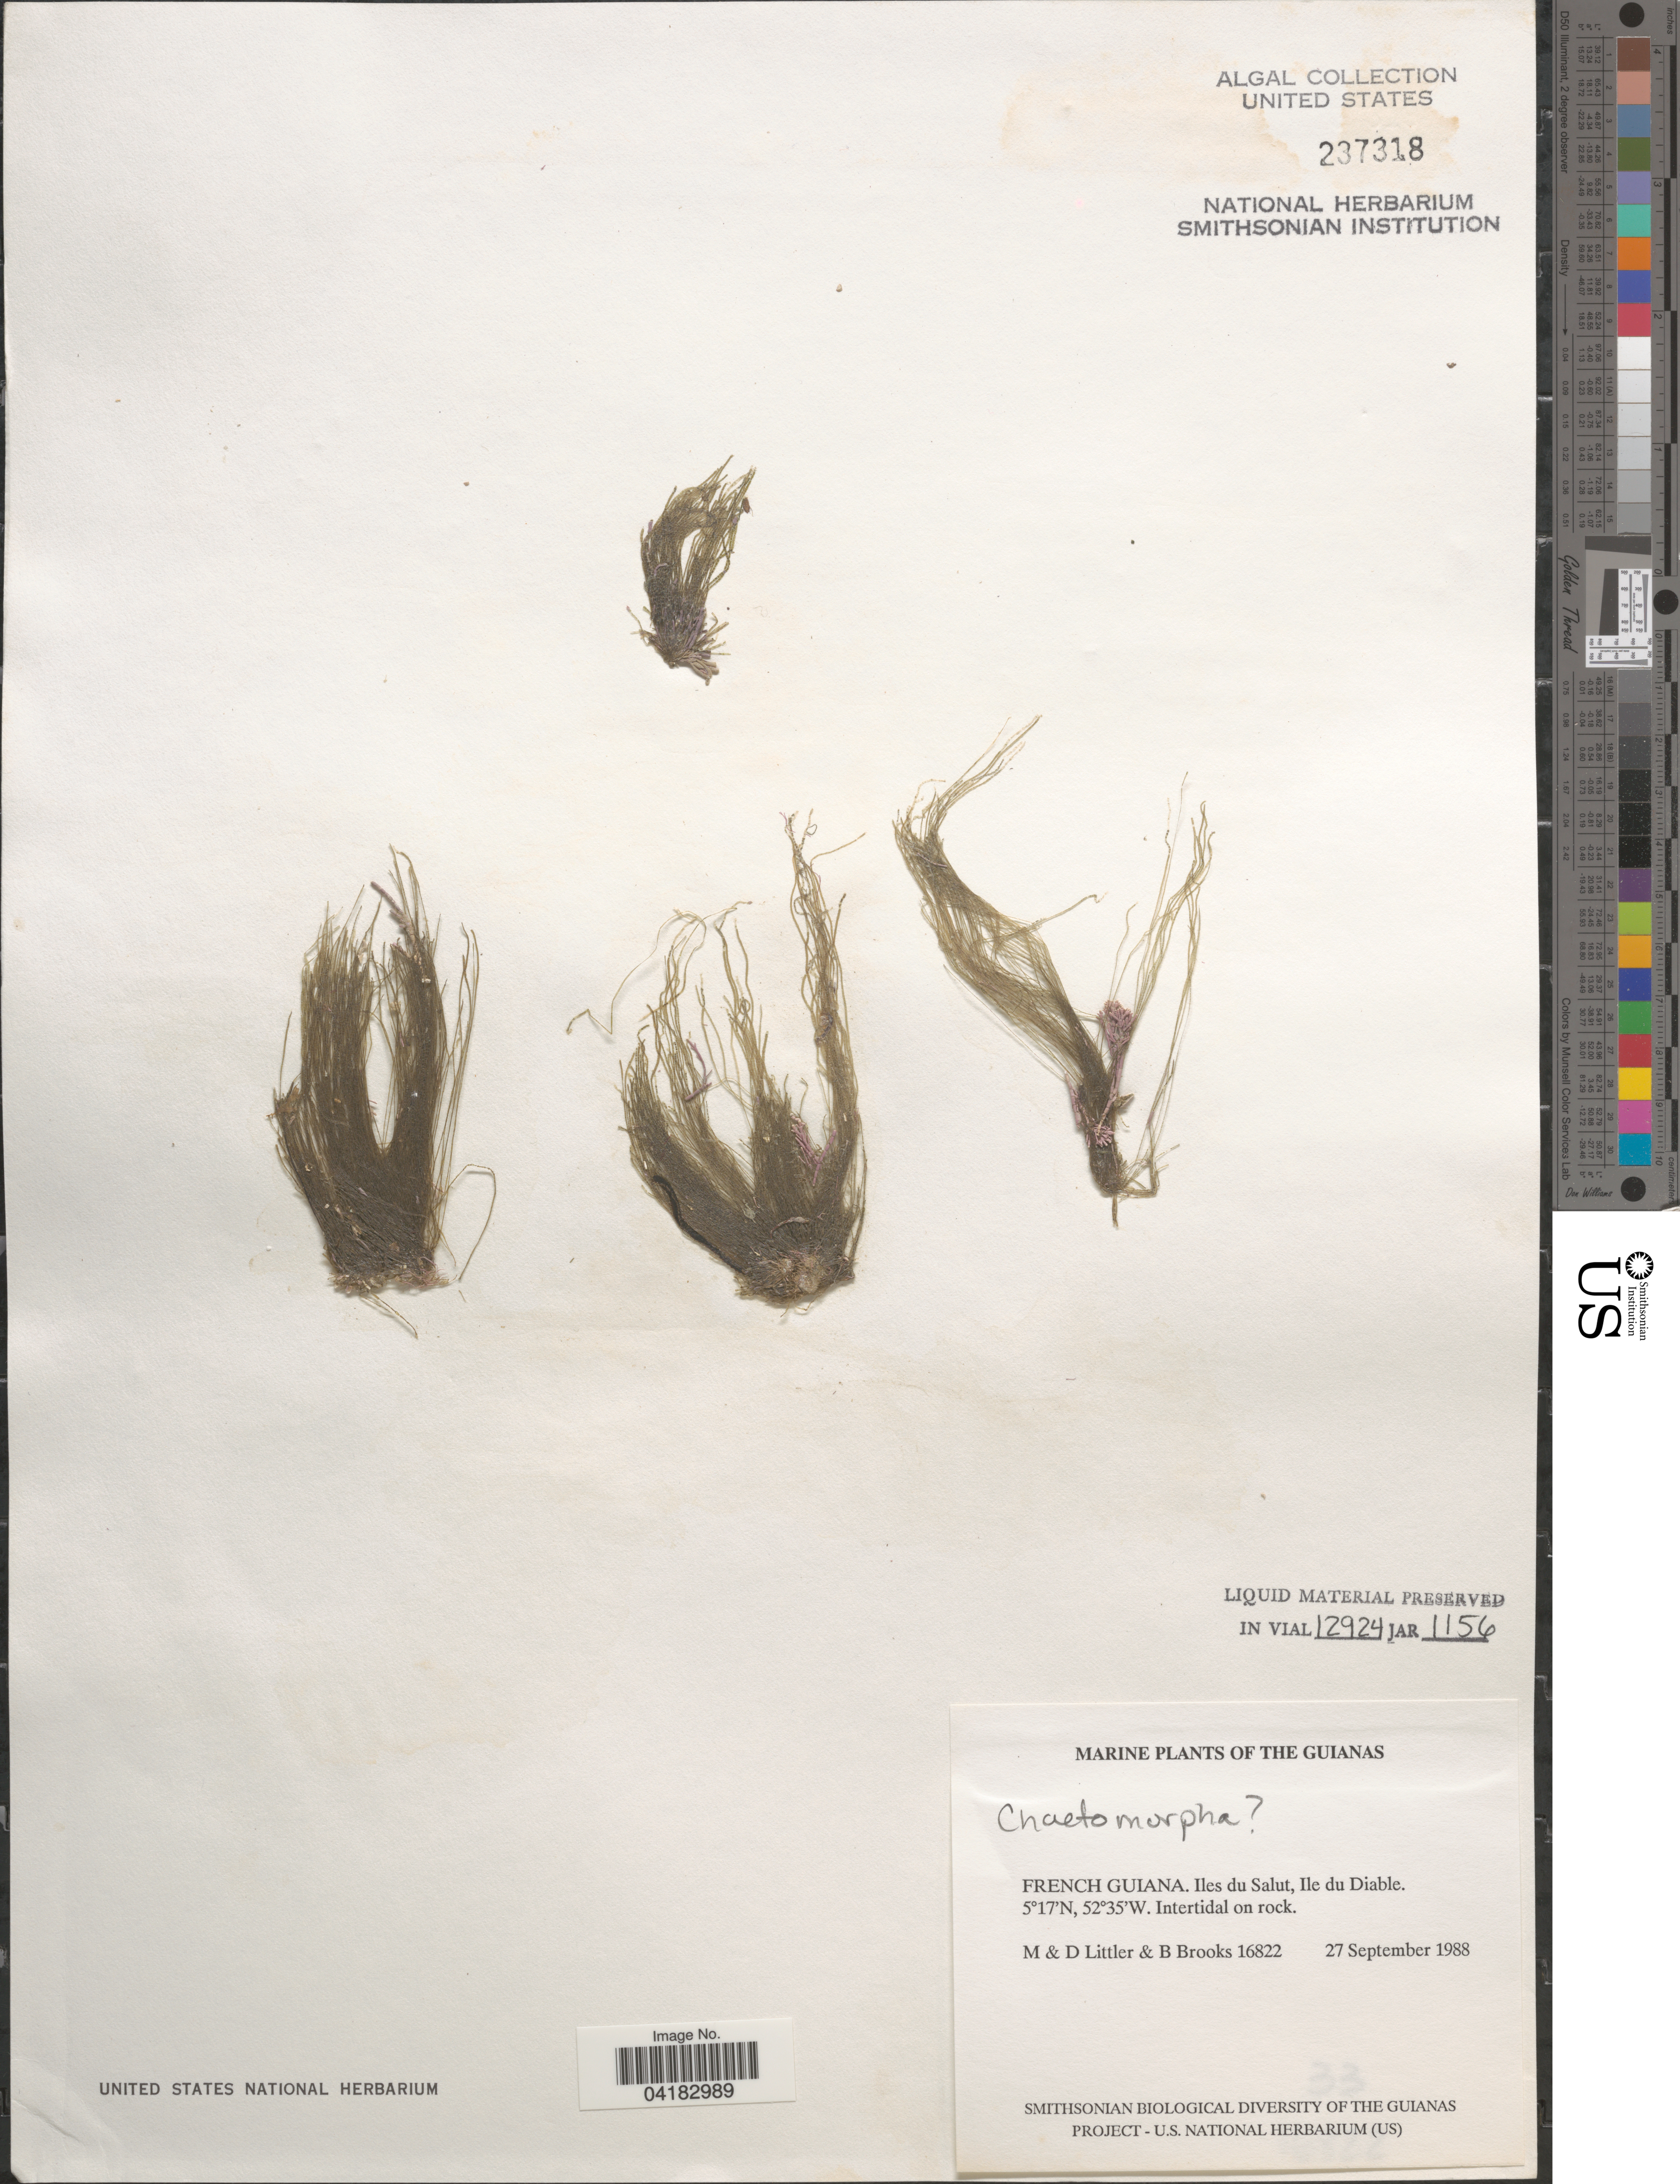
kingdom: Plantae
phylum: Chlorophyta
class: Ulvophyceae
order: Cladophorales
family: Cladophoraceae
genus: Chaetomorpha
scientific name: Chaetomorpha sp.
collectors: M. Littler, D. S. Littler & B. Brooks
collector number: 16822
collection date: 1988-09-27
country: French Guiana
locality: The Guianas. Iles du Salut, Ile du Diable.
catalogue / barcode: US 237318